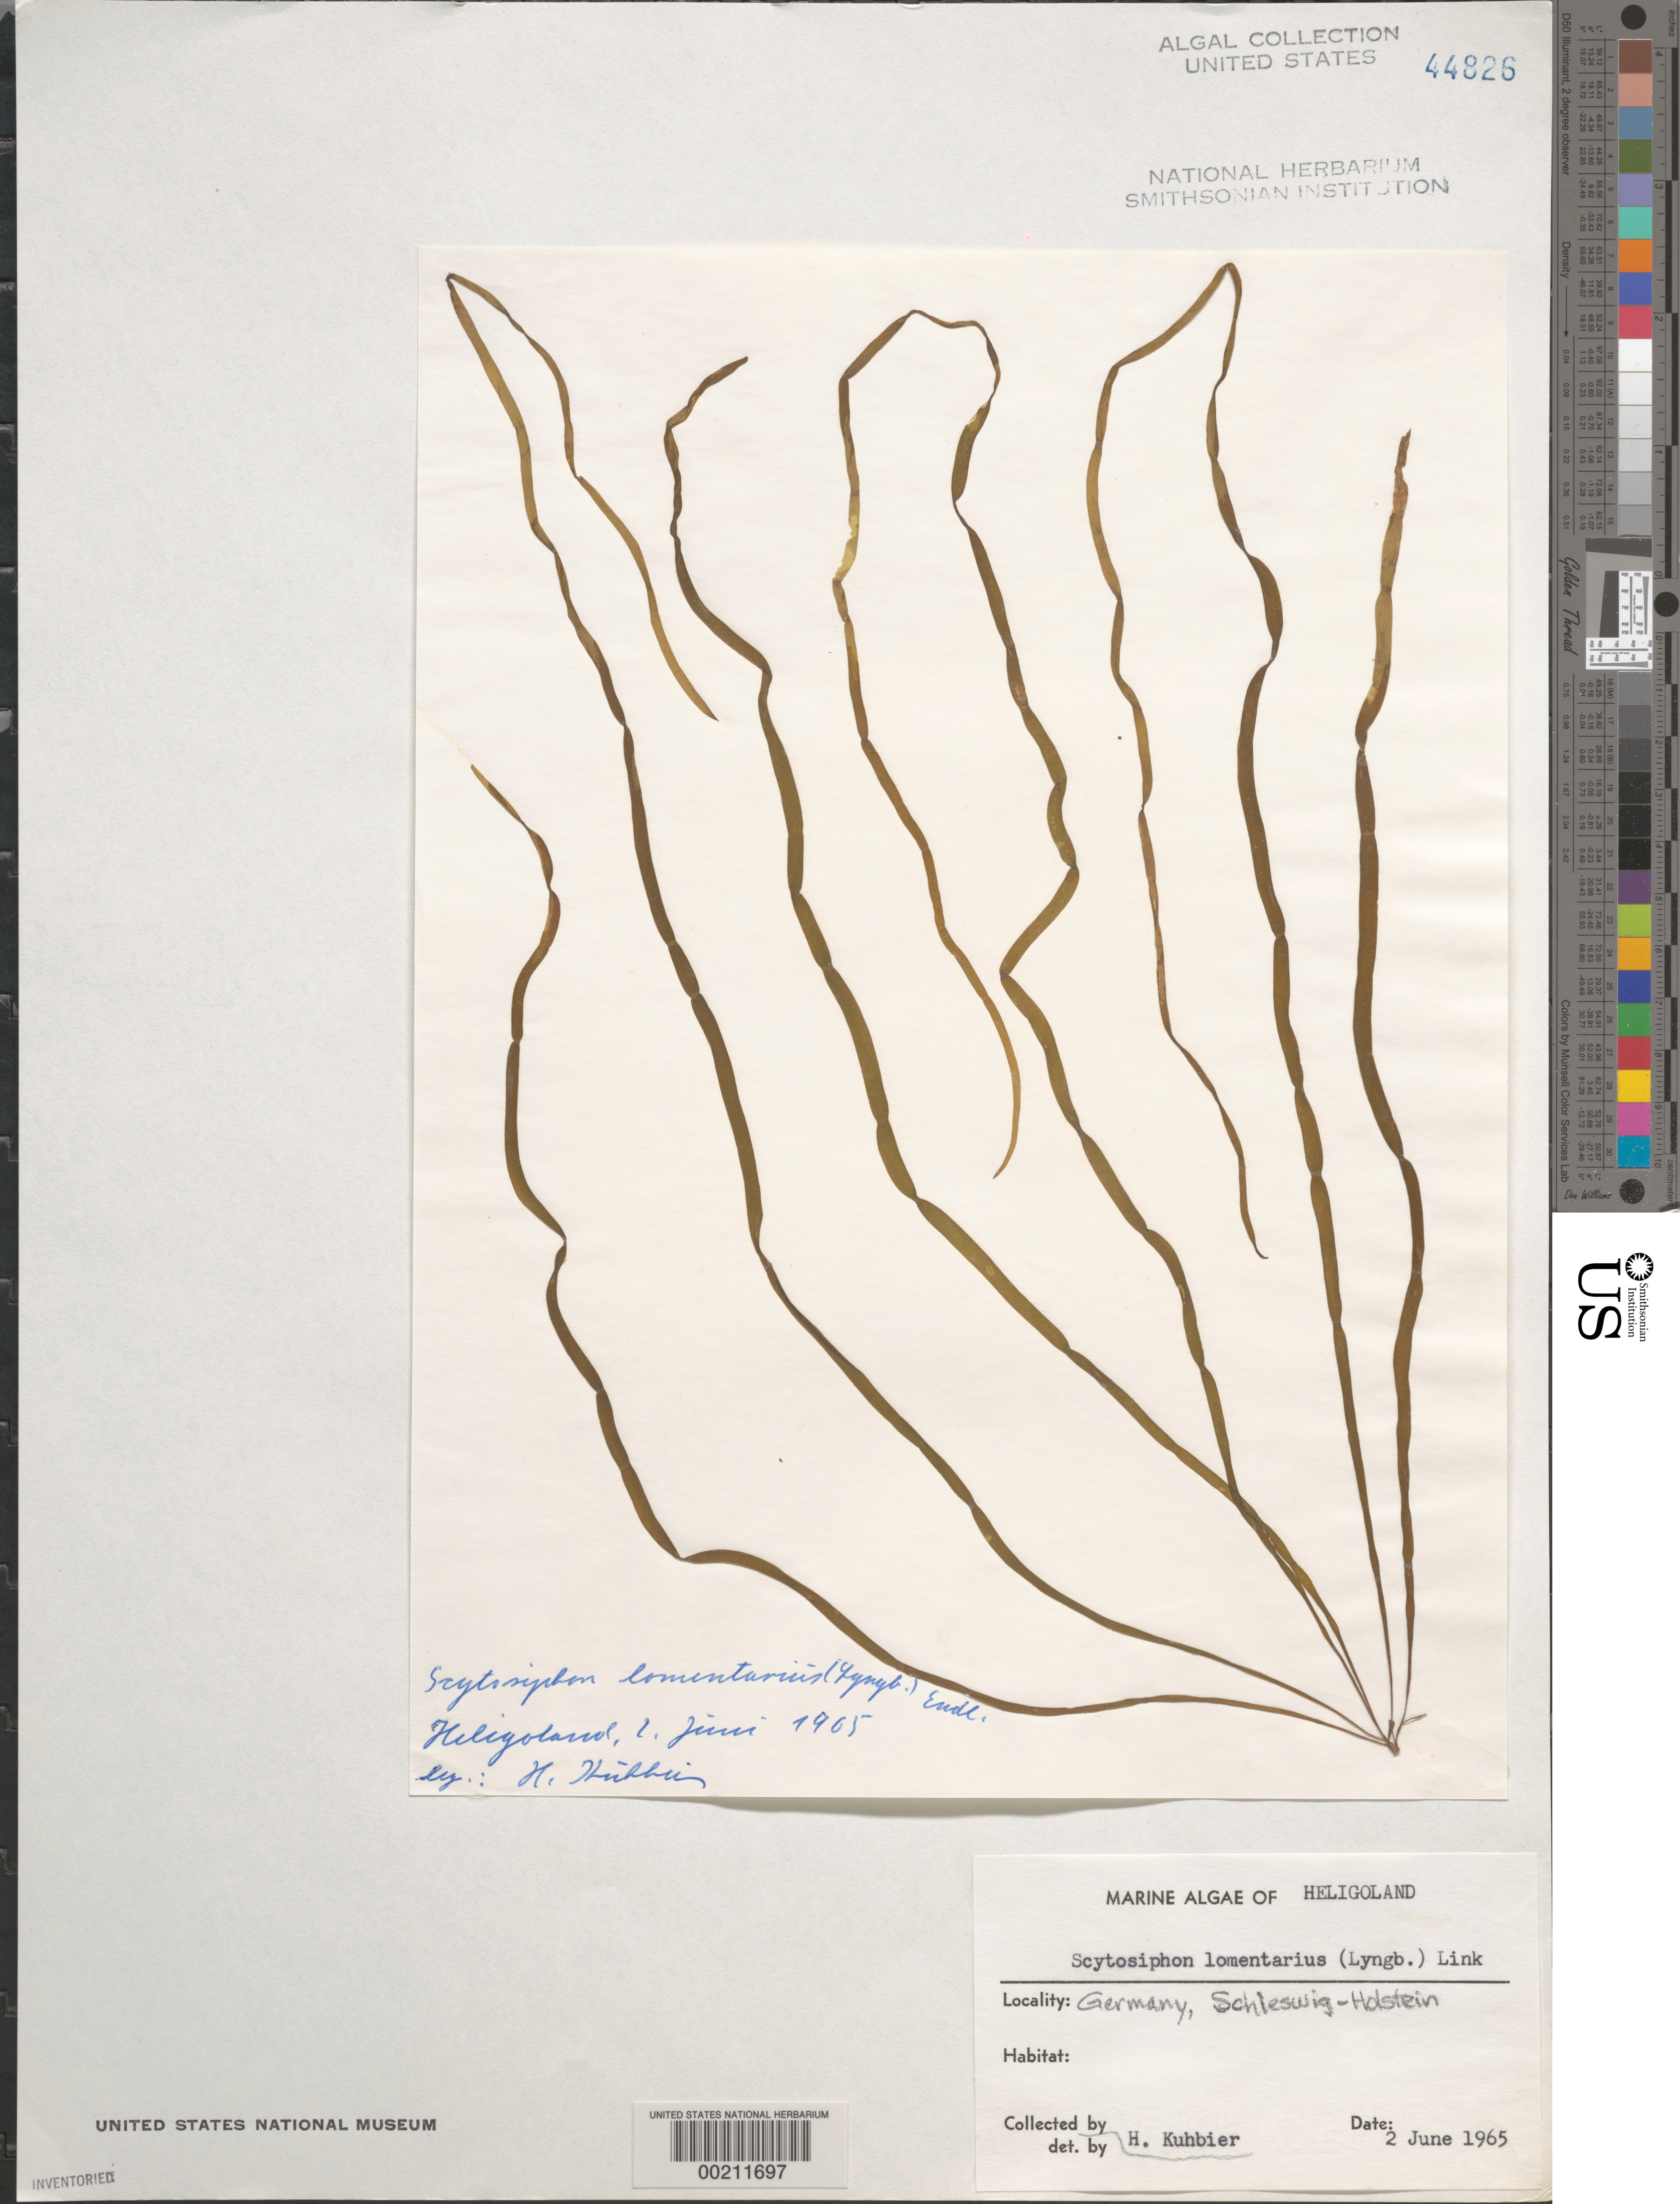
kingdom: Chromista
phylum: Ochrophyta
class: Phaeophyceae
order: Scytosiphonales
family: Scytosiphonaceae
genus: Scytosiphon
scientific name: Scytosiphon lomentaria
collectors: H. Kuhbier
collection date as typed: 02 Jun 1965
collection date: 1965-06-02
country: Germany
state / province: Schleswig-Holstein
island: Helgoland (Heligoland)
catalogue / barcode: US 44826